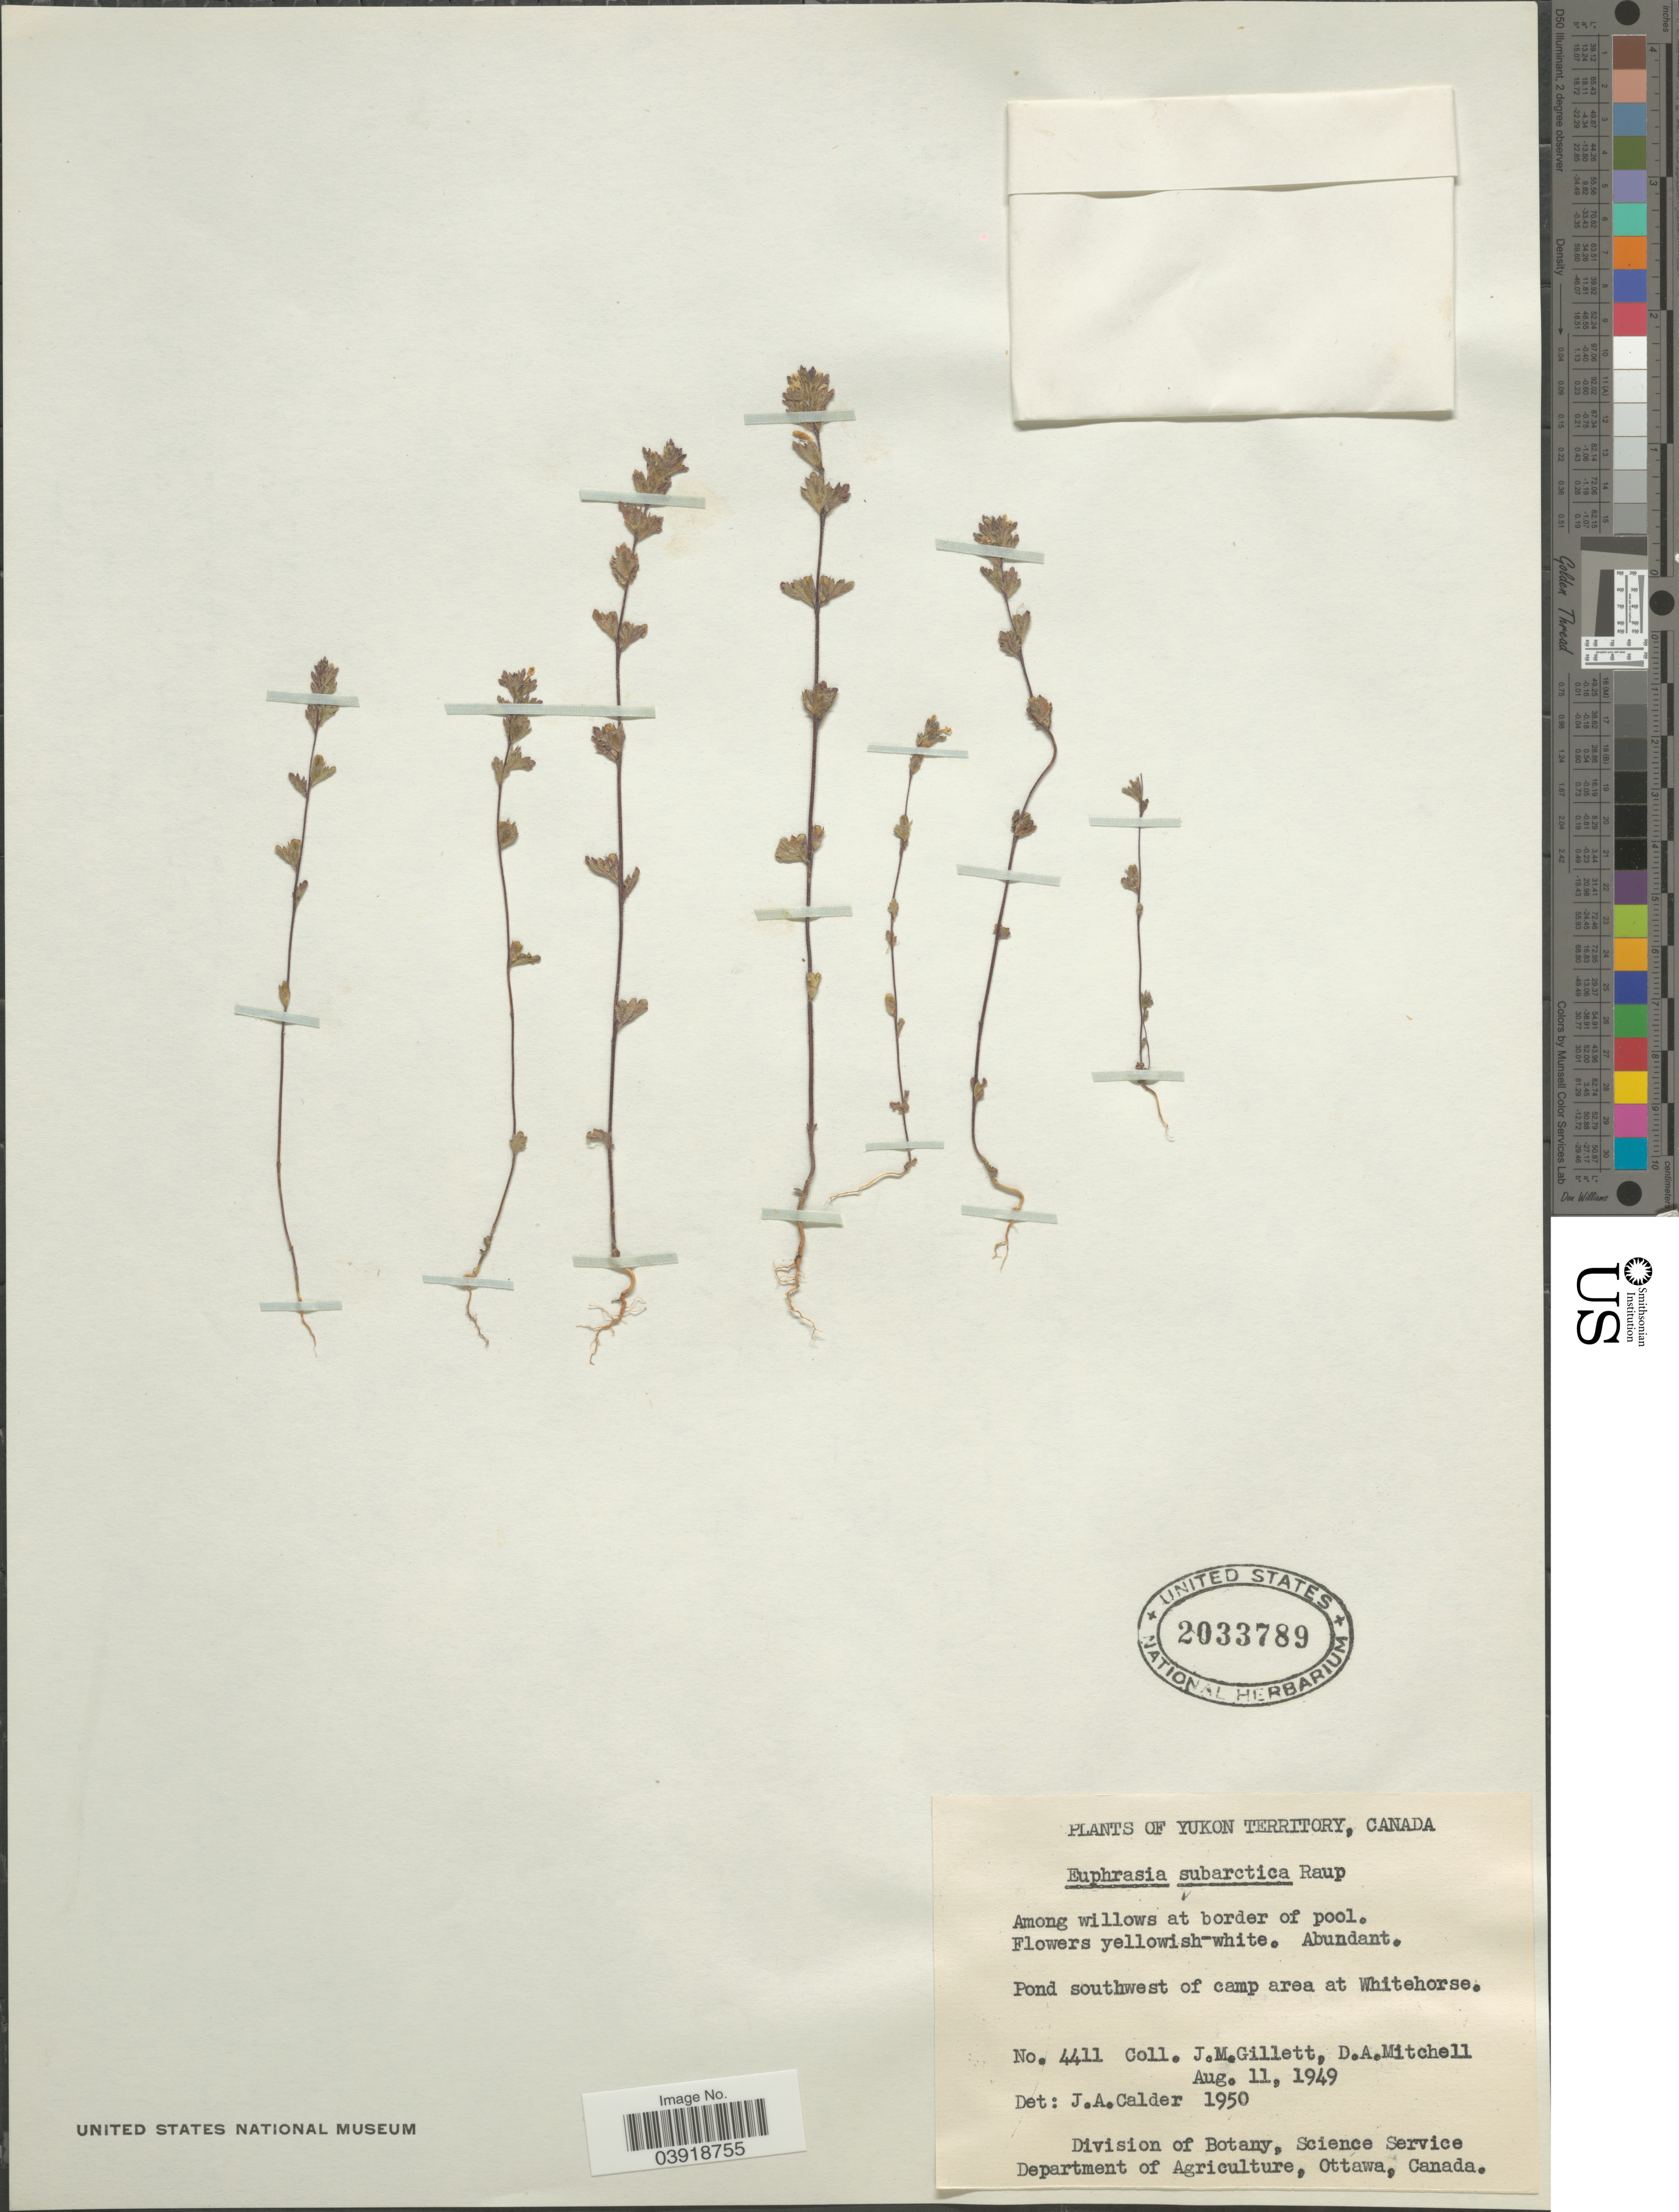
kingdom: Plantae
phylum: Tracheophyta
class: Magnoliopsida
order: Lamiales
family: Orobanchaceae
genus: Euphrasia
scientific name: Euphrasia subarctica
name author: Raup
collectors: J. M. Gillett & D. Mitchell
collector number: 4411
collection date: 1949-08-11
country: Canada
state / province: Yukon Territory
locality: Pond southwest of camp area at Whitehorse.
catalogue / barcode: US 2033789